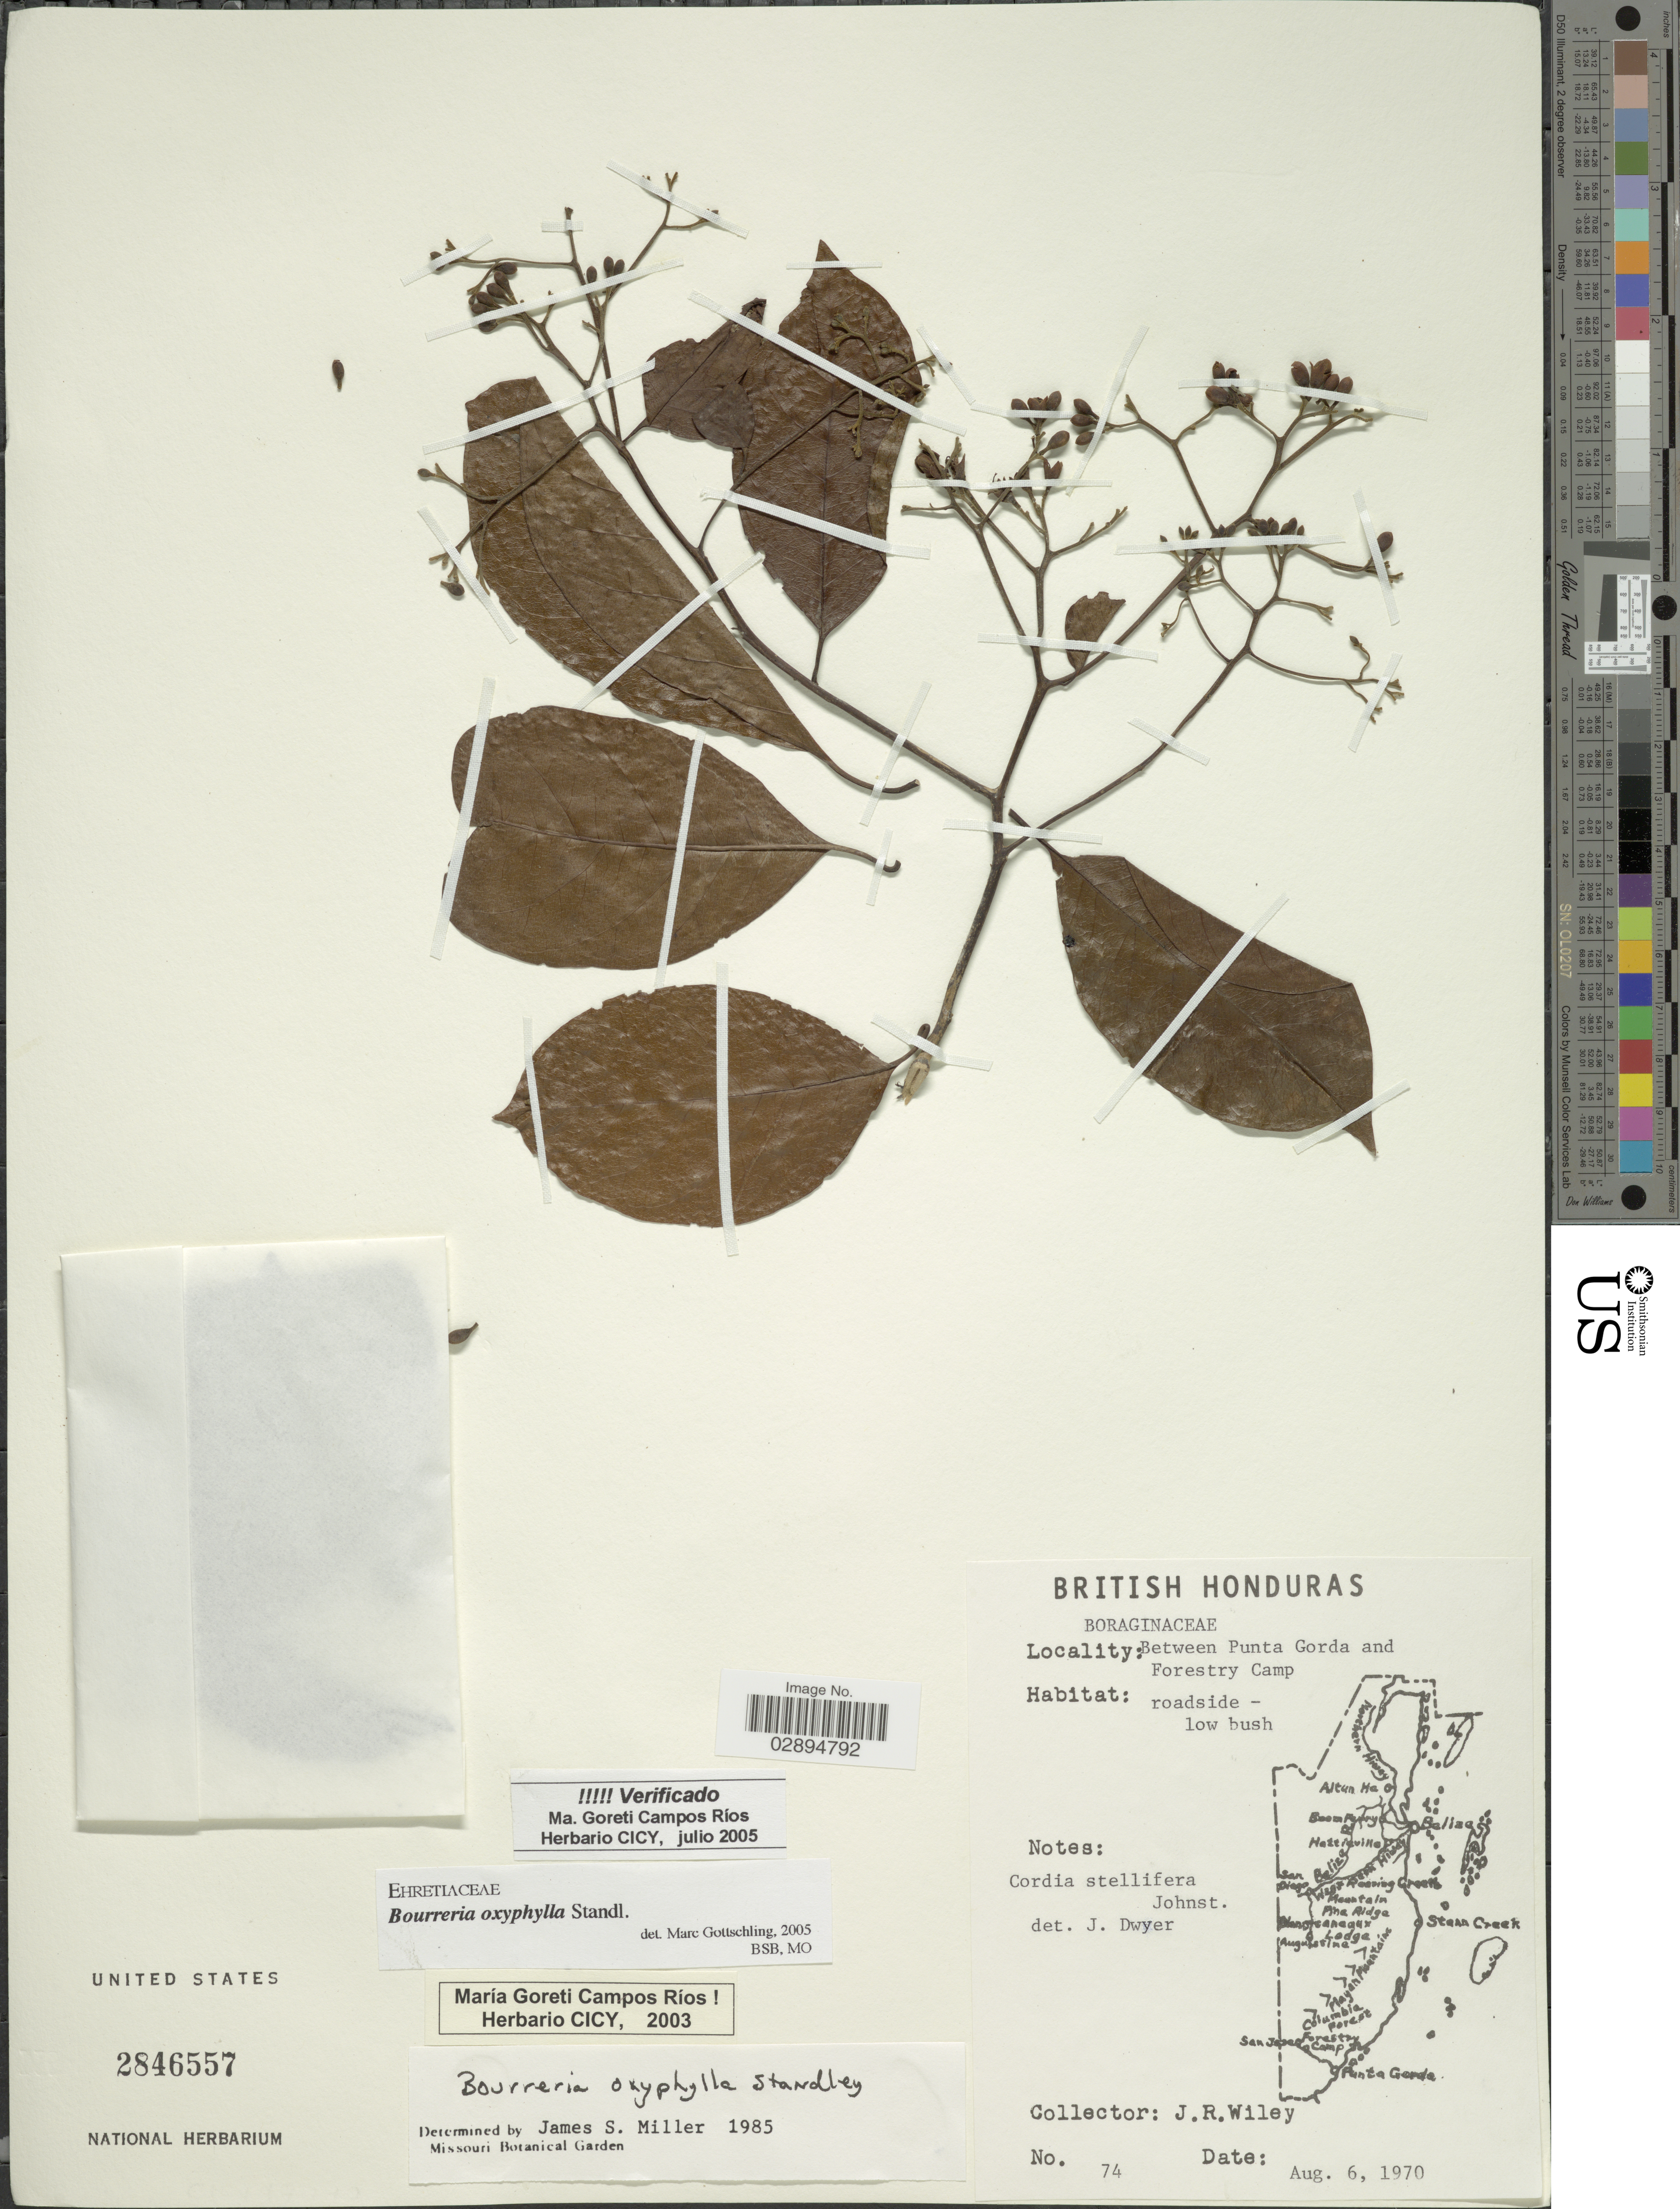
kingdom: Plantae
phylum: Tracheophyta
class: Magnoliopsida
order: Boraginales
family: Ehretiaceae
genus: Bourreria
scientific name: Bourreria oxyphylla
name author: Standl.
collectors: J. Wiley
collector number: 74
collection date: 1970-08-06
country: Belize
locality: British Honduras. Between Punta Gorda and Foresty Camp. Roadside- low bush.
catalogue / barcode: US 2846557